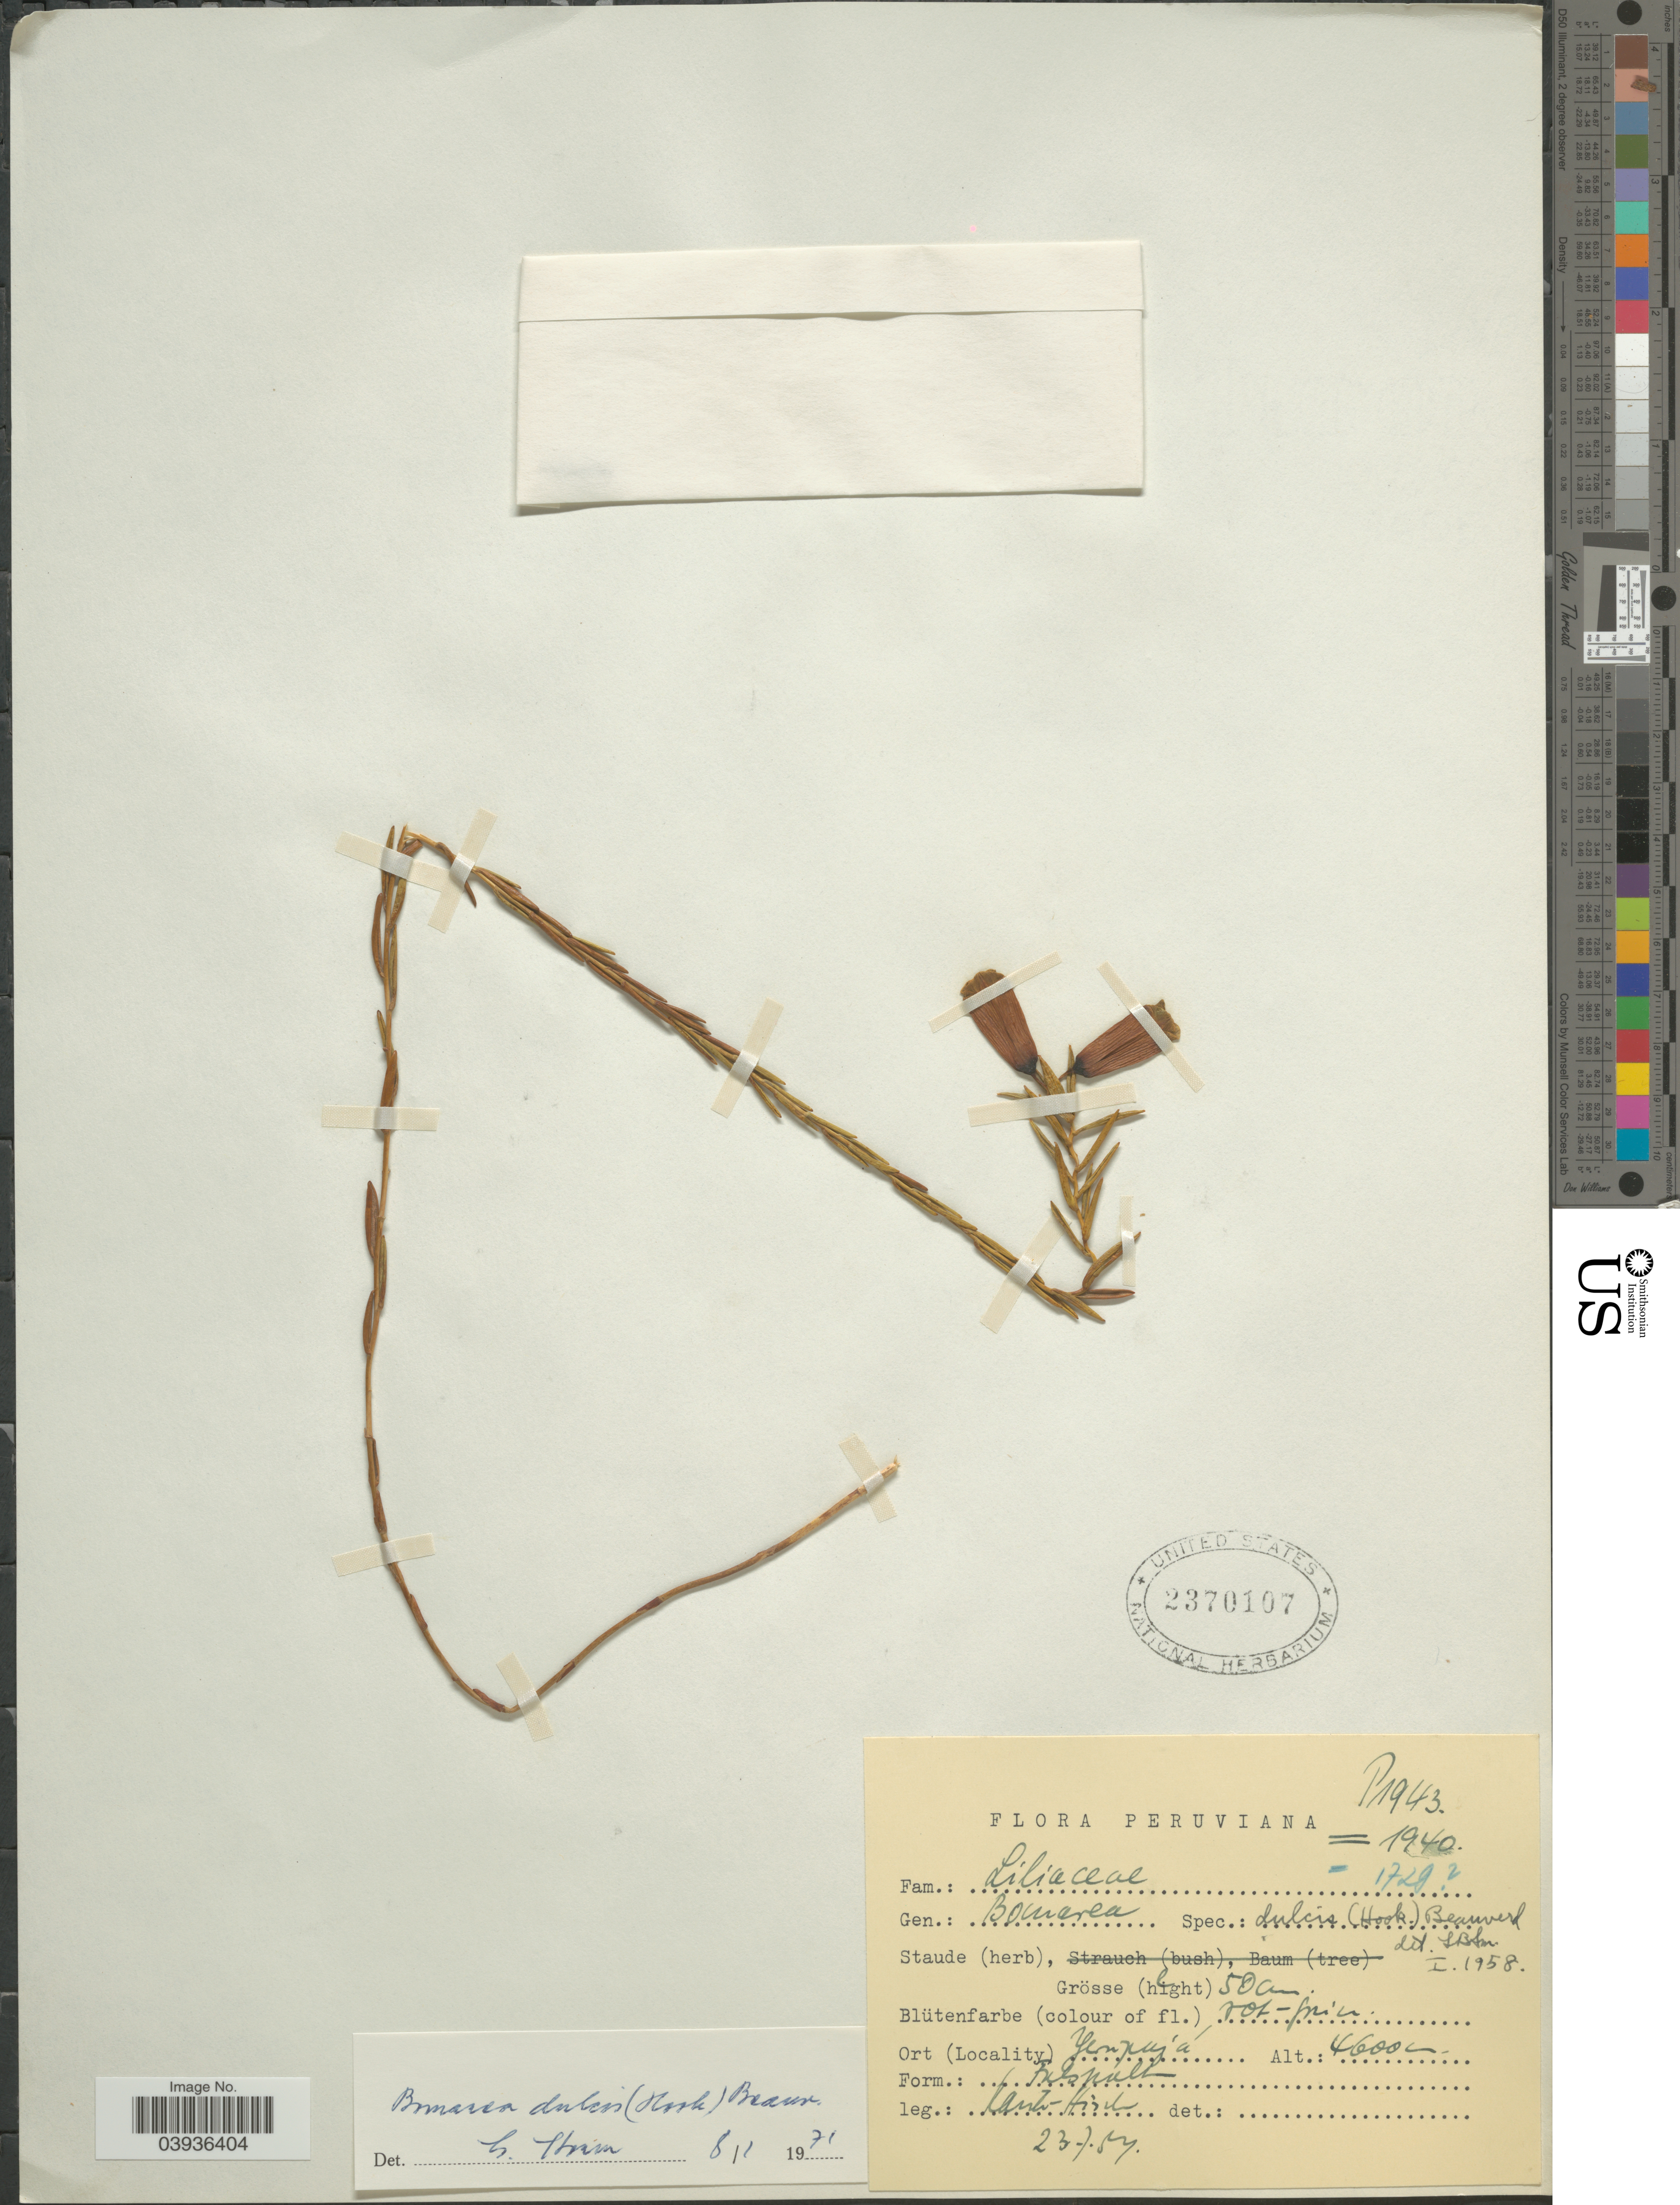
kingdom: Plantae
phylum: Tracheophyta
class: Liliopsida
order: Liliales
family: Alstroemeriaceae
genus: Bomarea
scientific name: Bomarea dulcis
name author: (Hook.) Beauverd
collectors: -. Rauh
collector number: P1943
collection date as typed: Transcribed d/m/y: 23/7/54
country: Peru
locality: Yenpujá.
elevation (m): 4600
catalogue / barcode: US 2370107